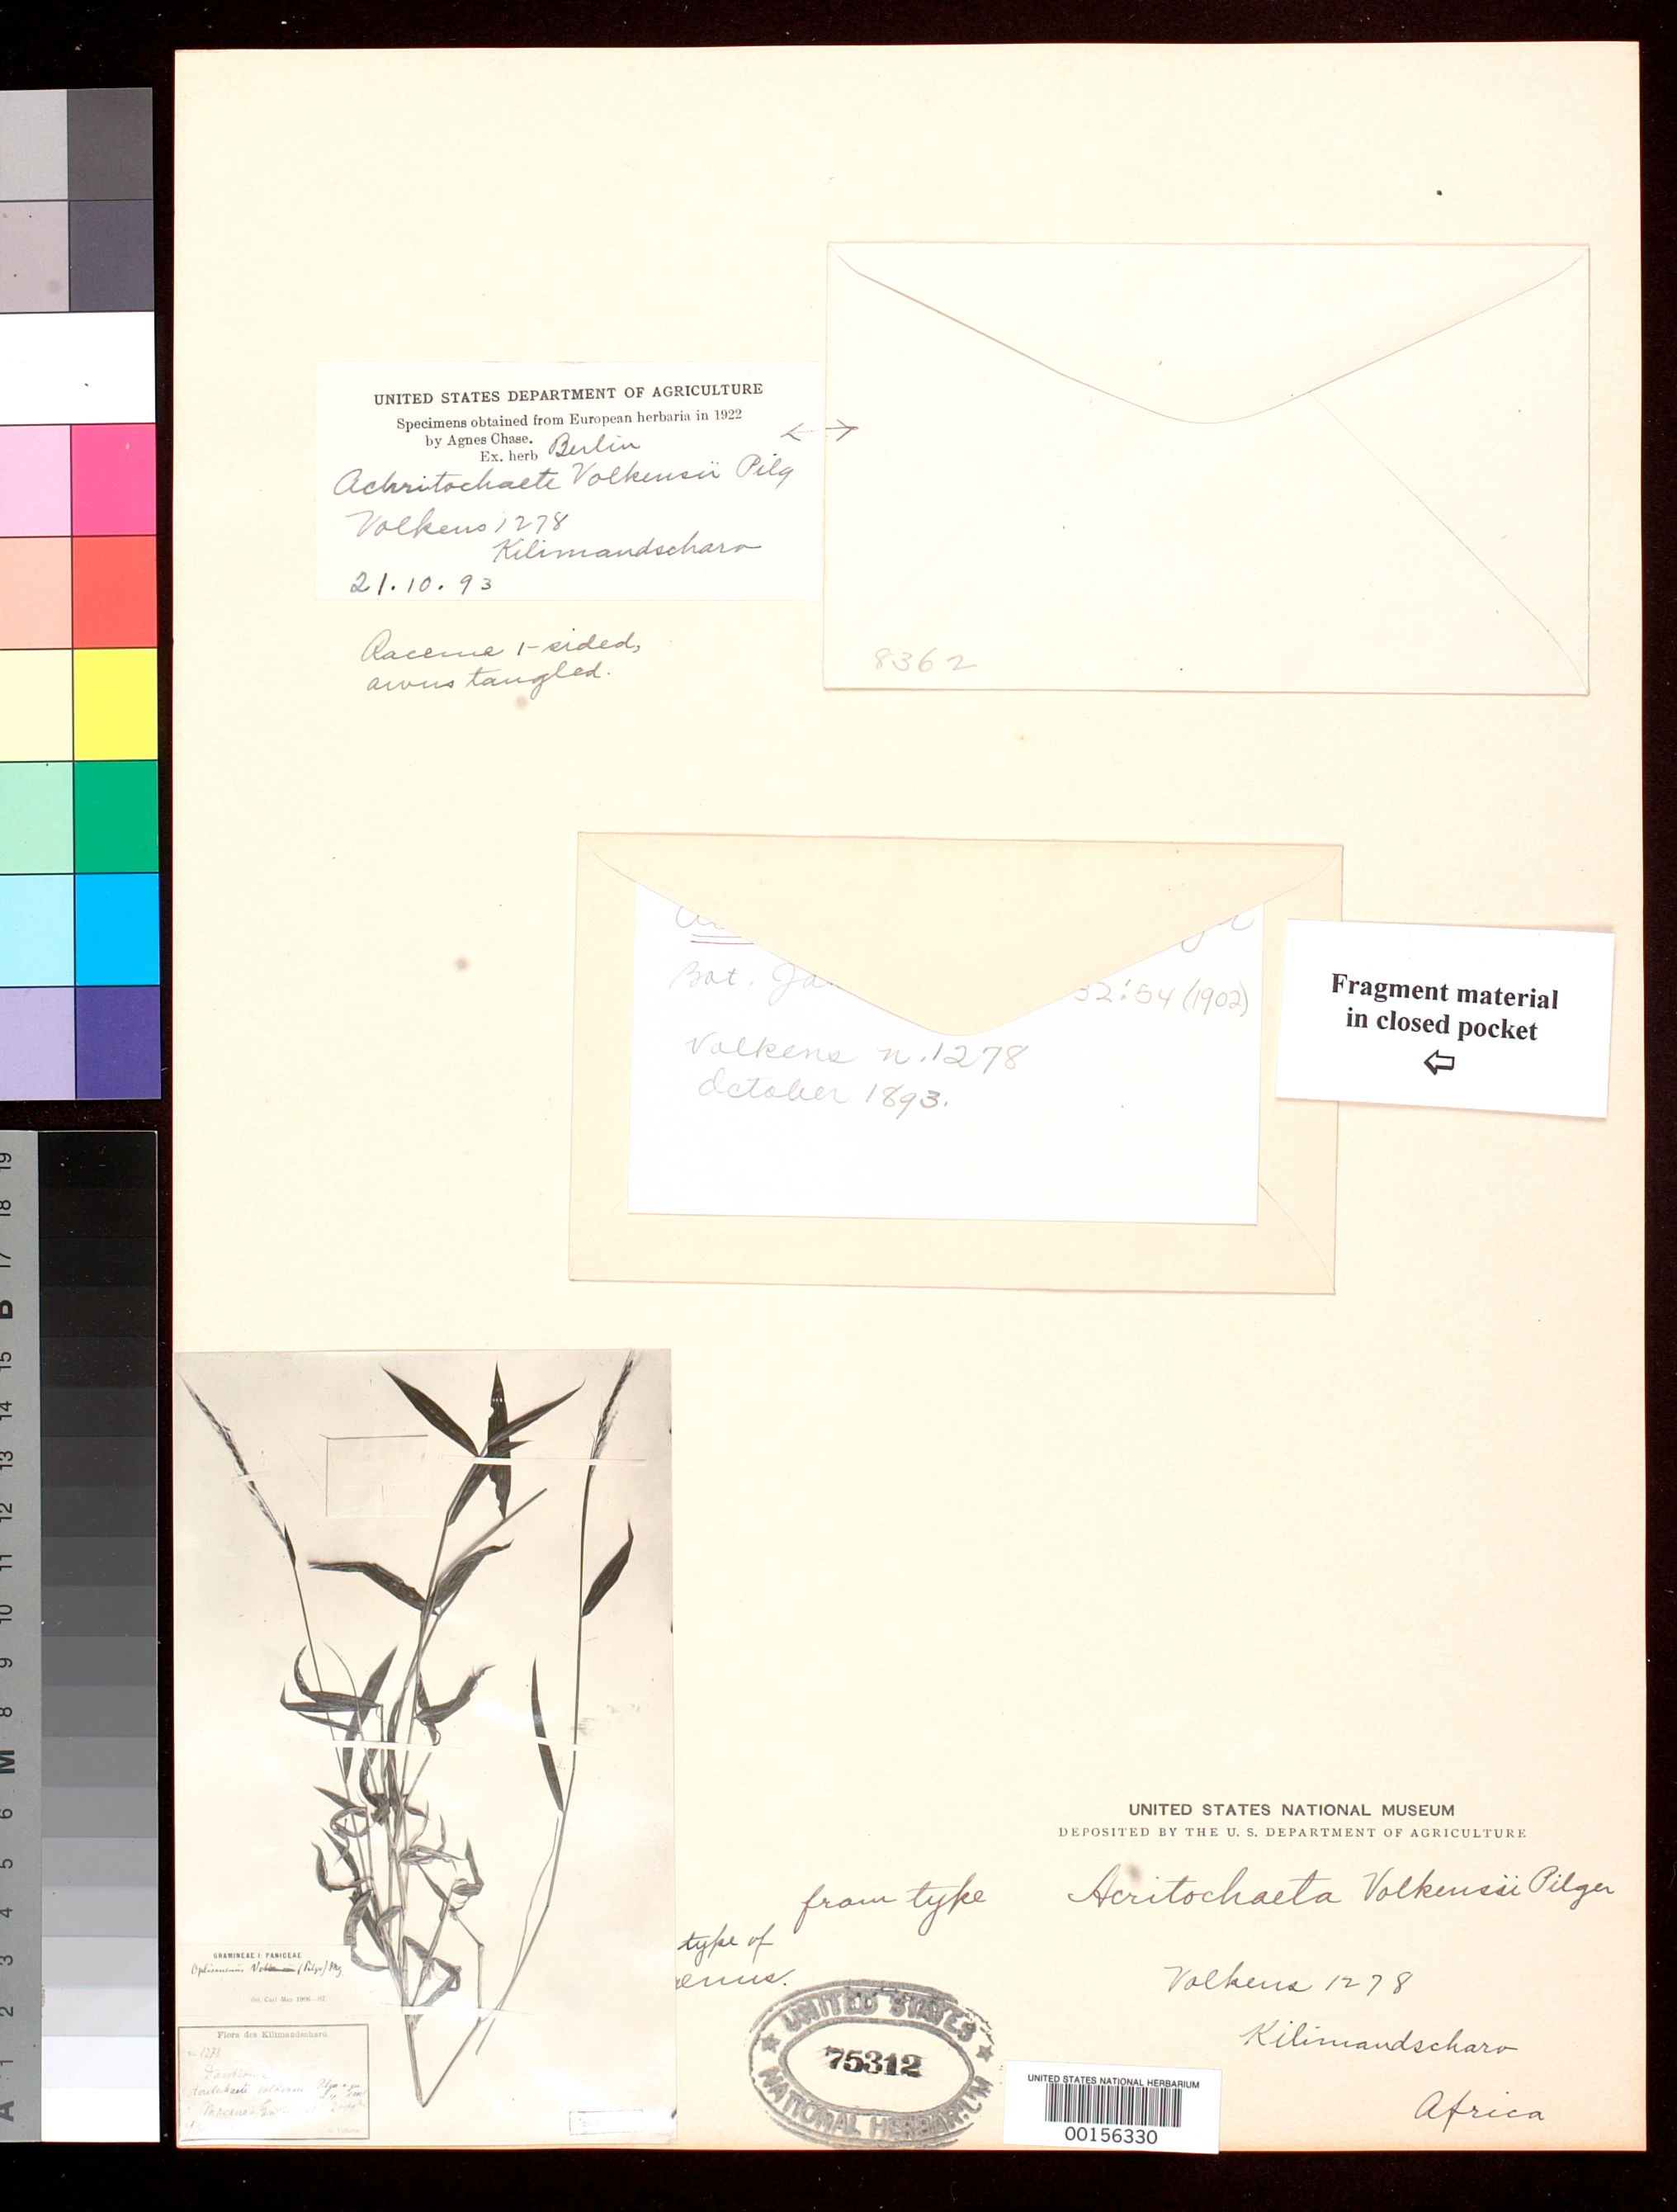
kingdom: Plantae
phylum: Tracheophyta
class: Liliopsida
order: Poales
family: Poaceae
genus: Acritochaete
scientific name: Acritochaete volkensii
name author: Pilg.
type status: Type Fragment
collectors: G. Volkens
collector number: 1278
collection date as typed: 21 --- 1893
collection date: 1893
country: Tanzania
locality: Kilimandscharo.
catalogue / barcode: US 75312